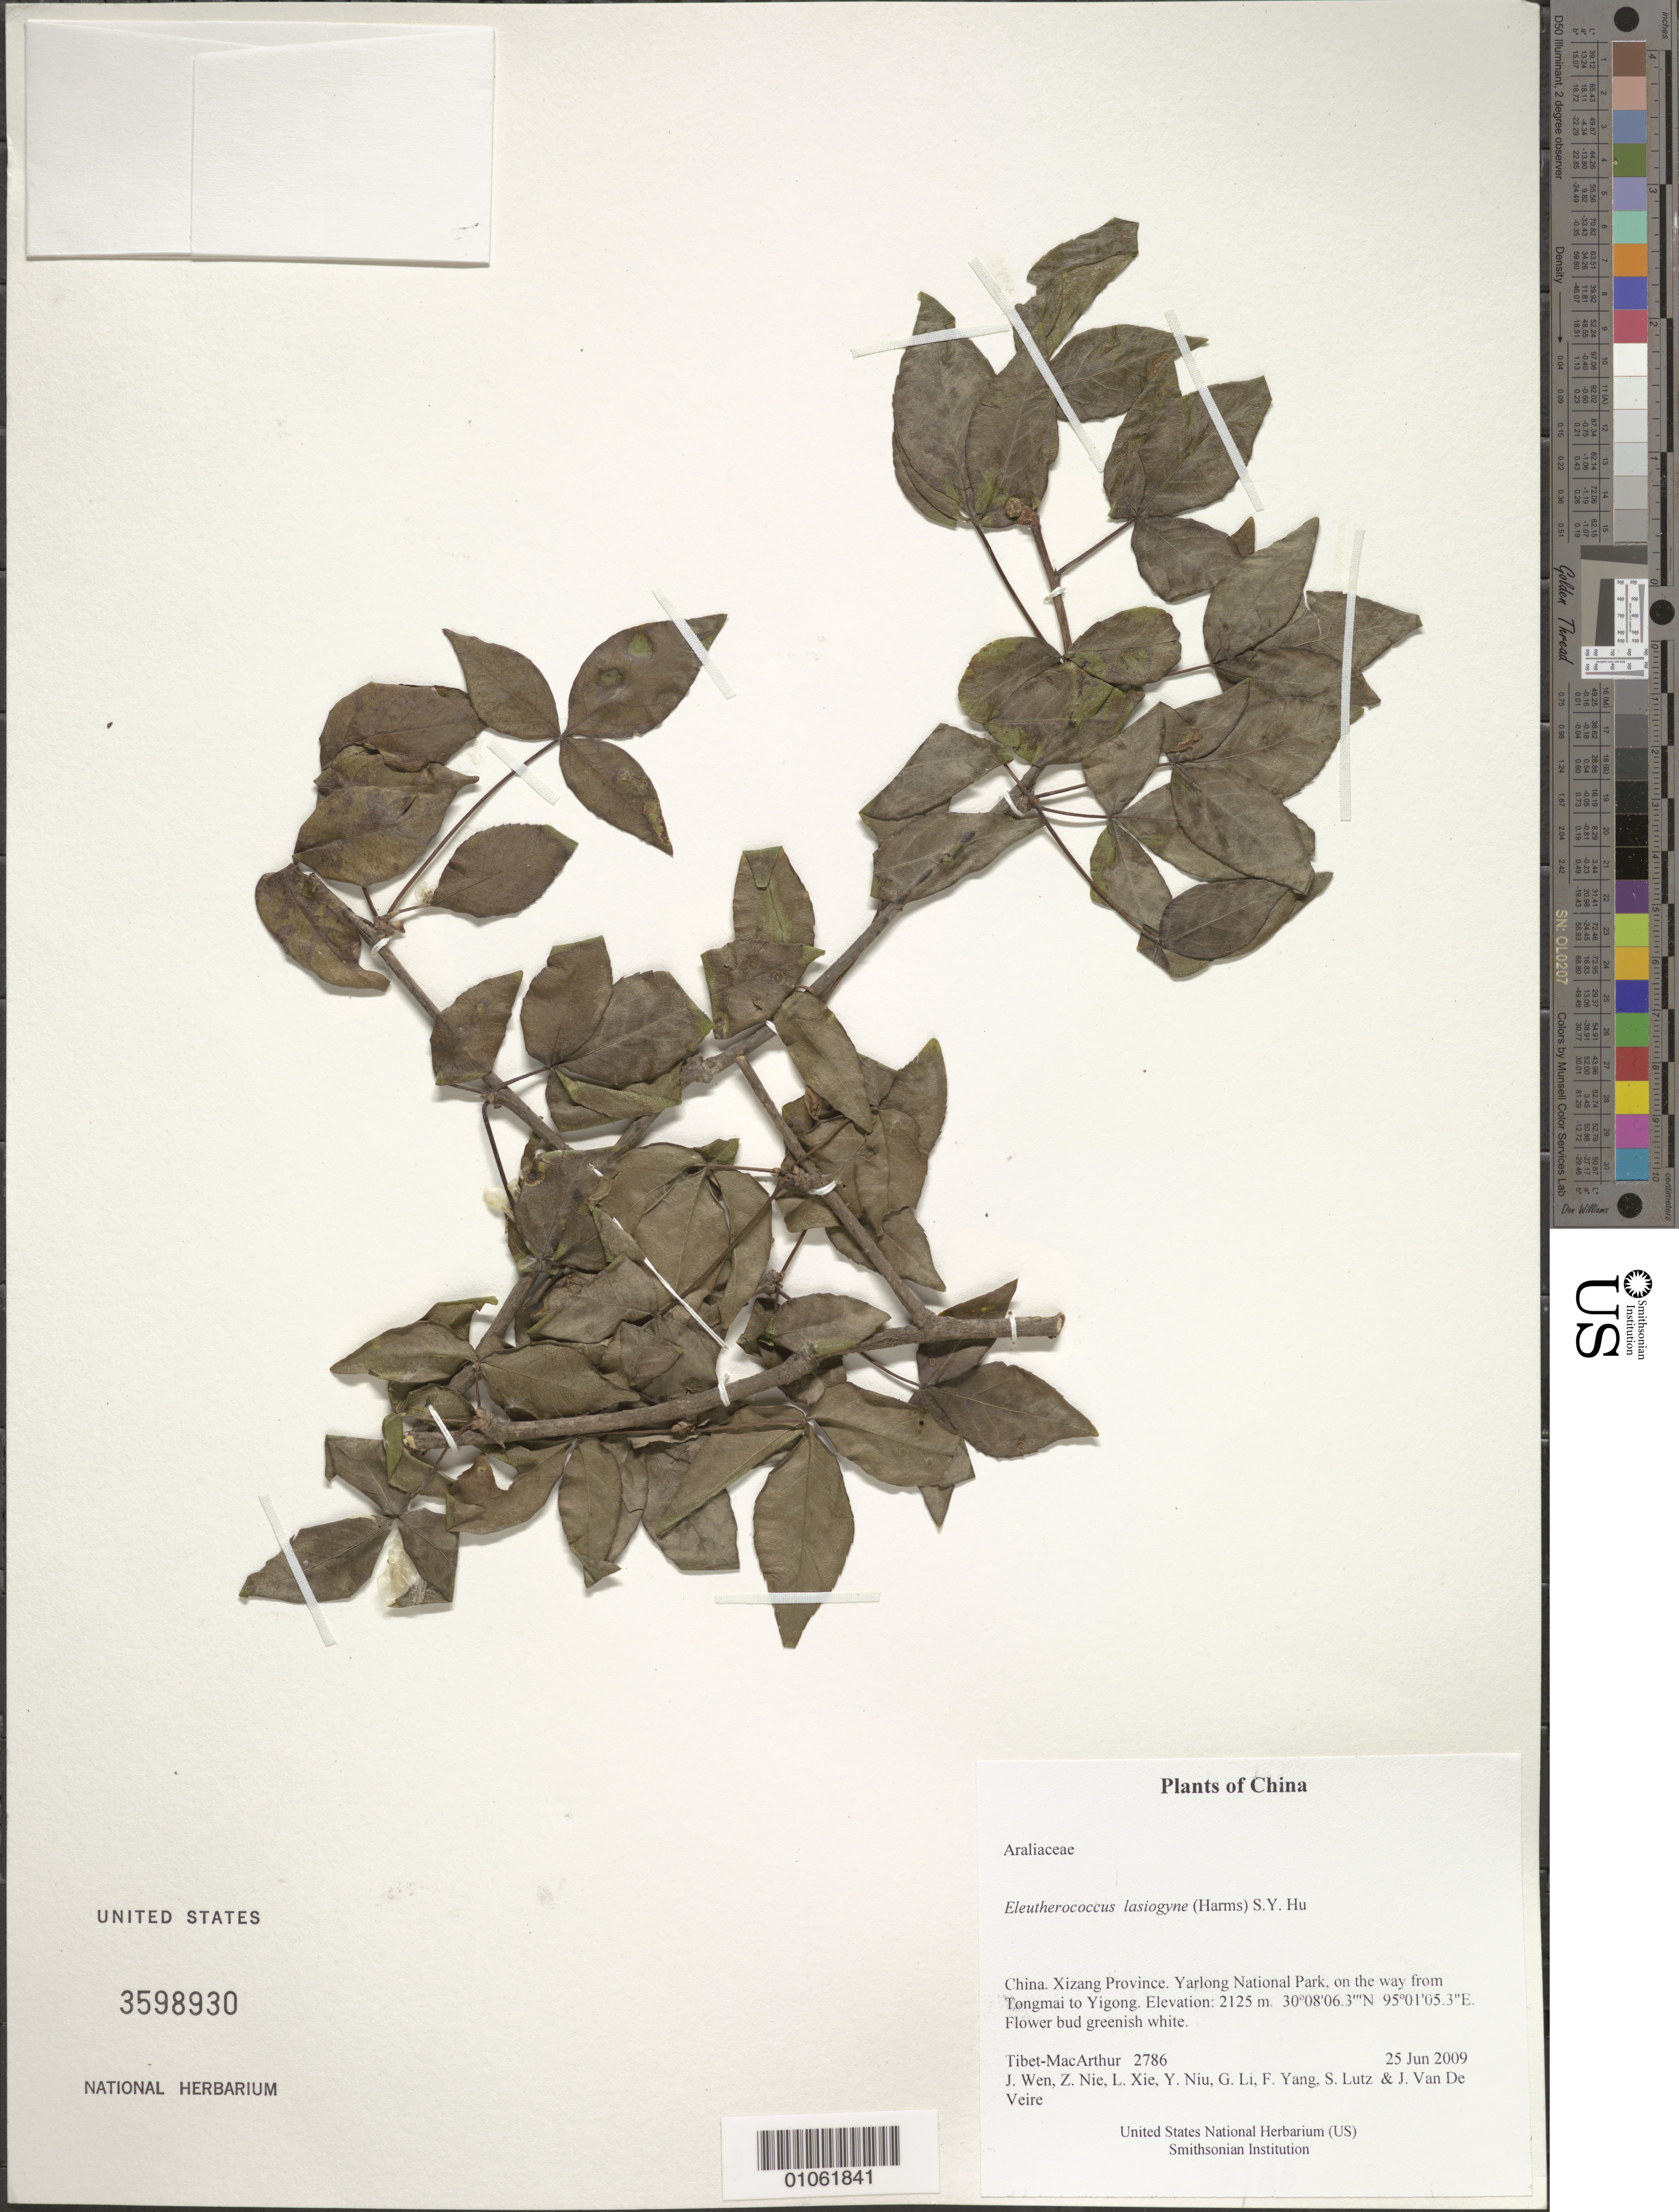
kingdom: Plantae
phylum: Tracheophyta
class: Magnoliopsida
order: Apiales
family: Araliaceae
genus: Eleutherococcus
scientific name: Eleutherococcus lasiogyne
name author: (Harms) S.Y. Hu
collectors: Tibet-MacArthur, J. Wen, Z. Nie, L. Xie, Y. Niu, G. Li, F. Yang, S. Lutz & J. Van De Veire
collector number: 2786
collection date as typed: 25 Jun 2009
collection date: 2009-06-25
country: China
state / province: Xizang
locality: Yarlong National Park, on the way from Tongmai to Yigong.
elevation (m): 2125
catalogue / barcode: US 3598930